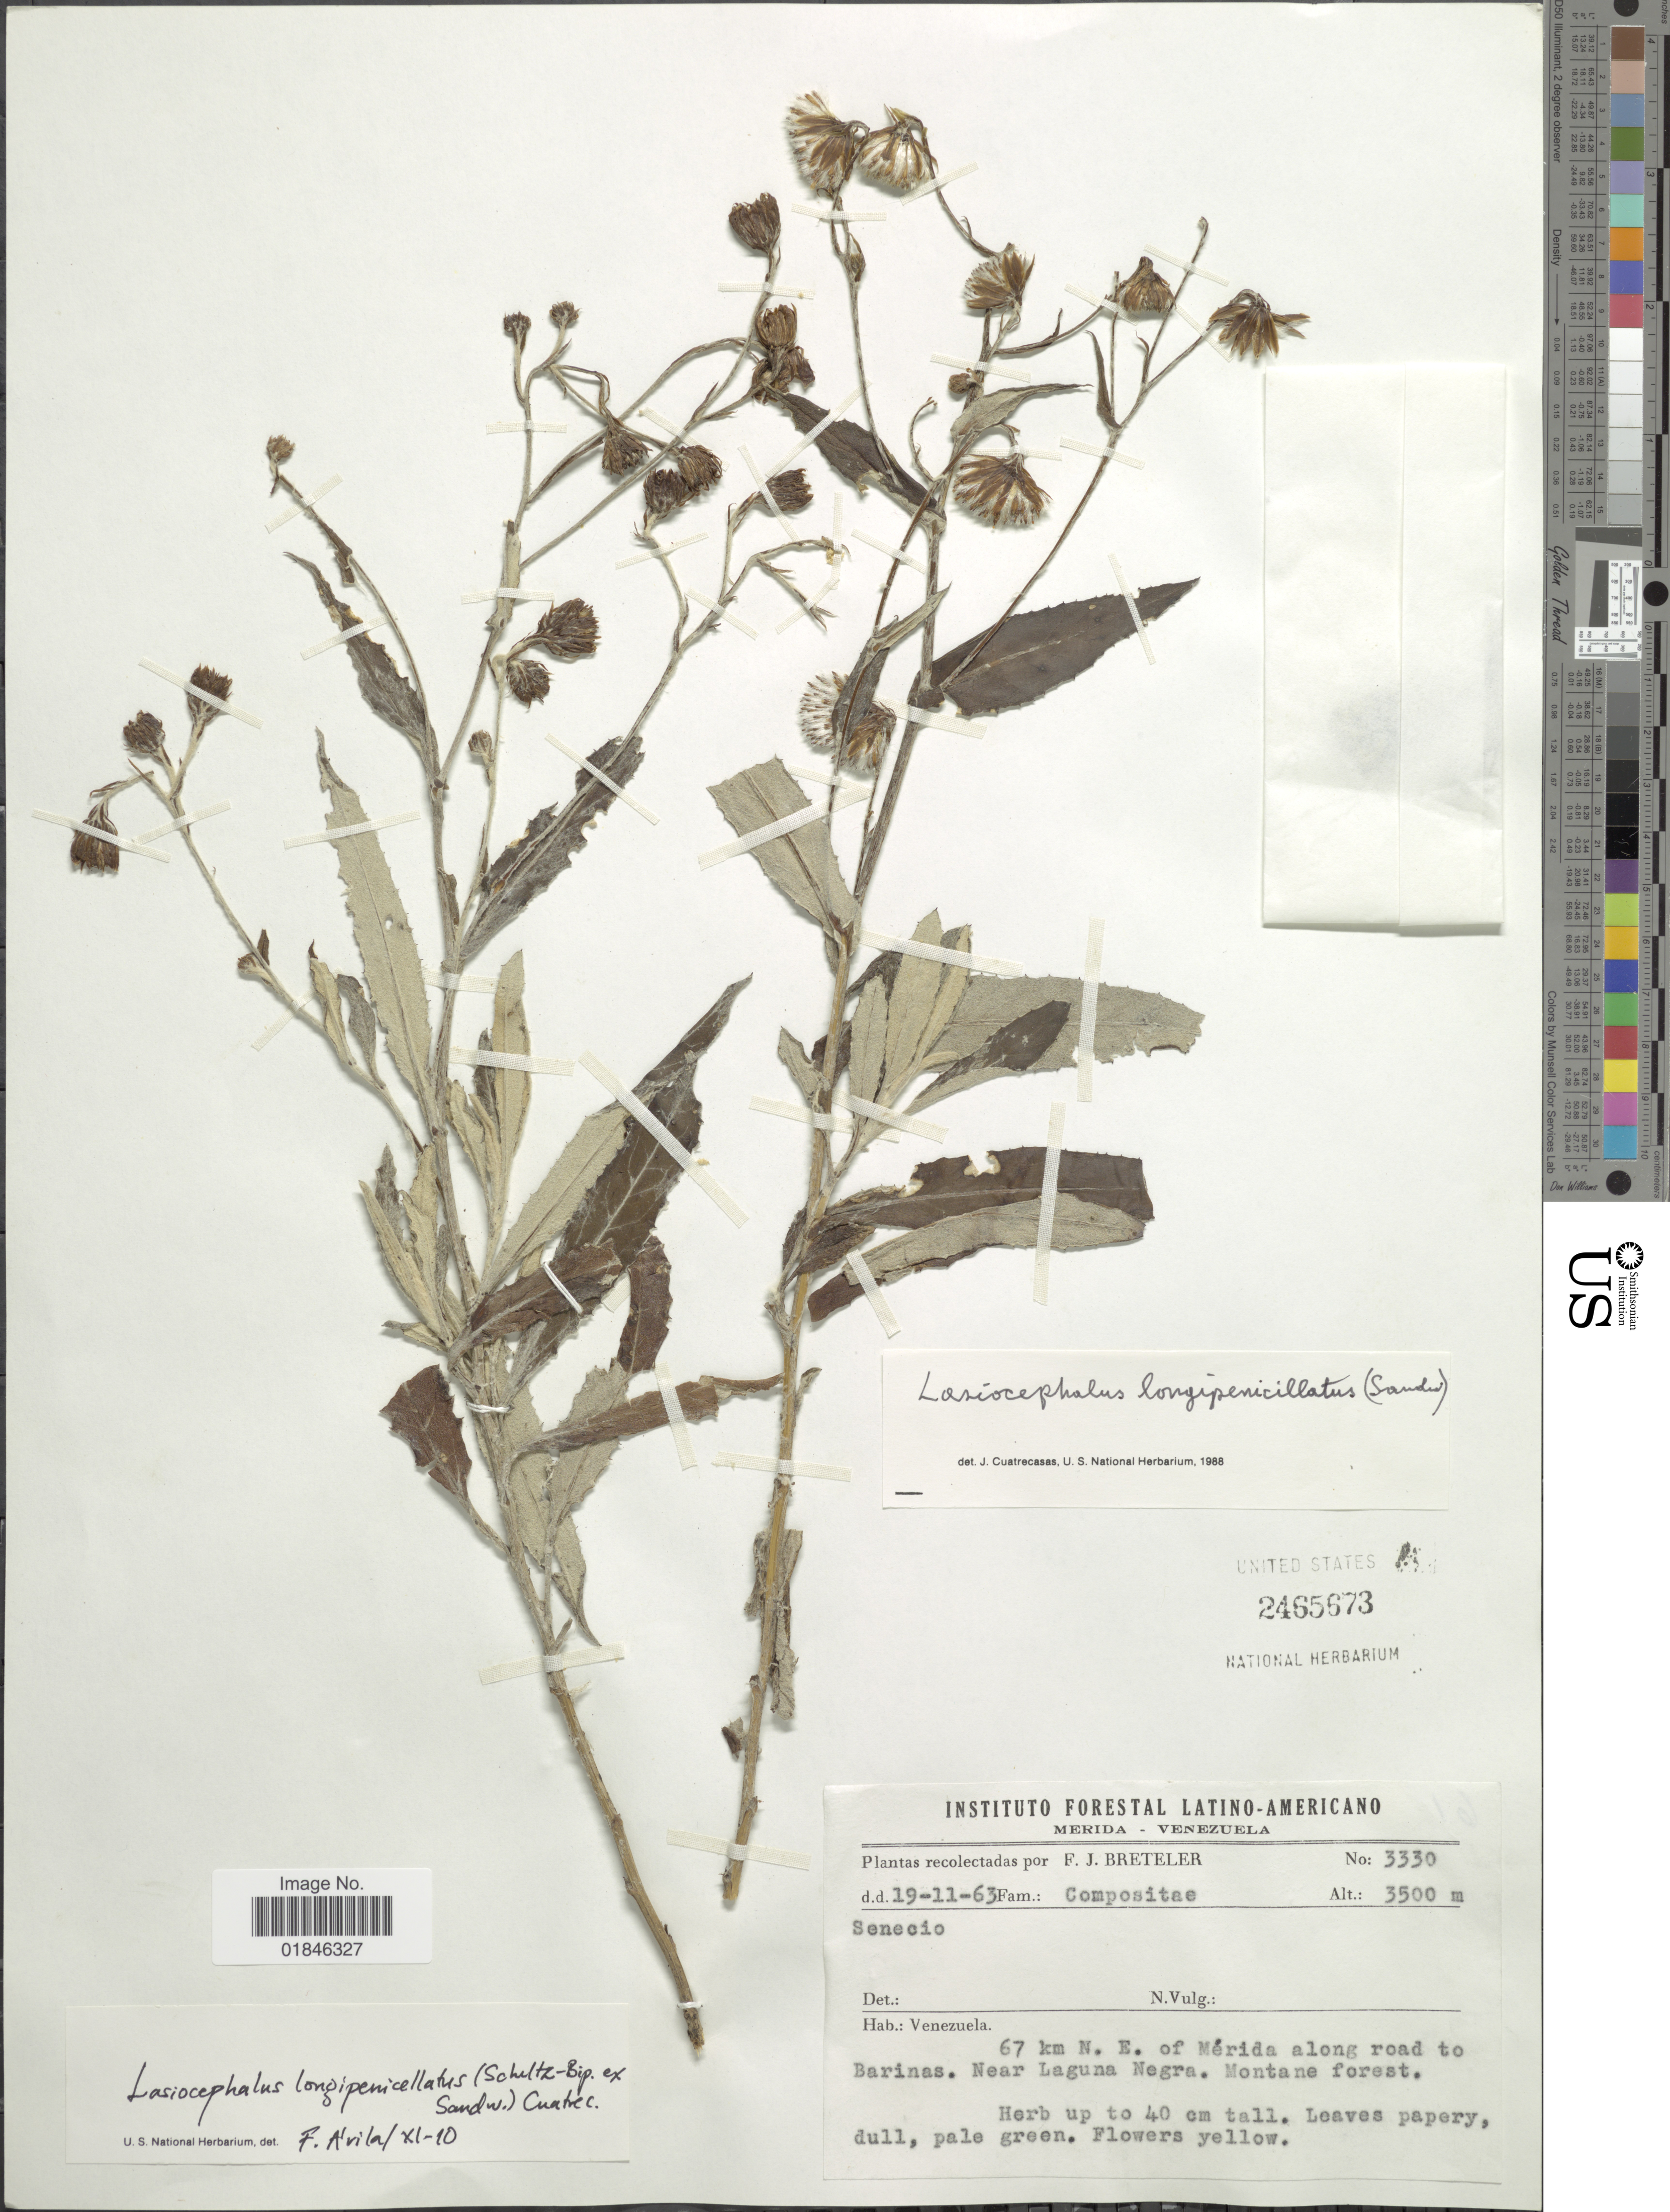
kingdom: Plantae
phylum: Tracheophyta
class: Magnoliopsida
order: Asterales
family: Asteraceae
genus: Senecio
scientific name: Senecio longepenicillatus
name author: Sch. Bip. ex Sandw.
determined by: Salomon, Luciana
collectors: F. J. Breteler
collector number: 3330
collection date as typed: Transcribed d/m/y: 19/11/63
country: Venezuela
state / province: Mérida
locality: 67 km N.E. of Merida along road to Barinas, Near Laguna Negra.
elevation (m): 3500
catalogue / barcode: US 2465673